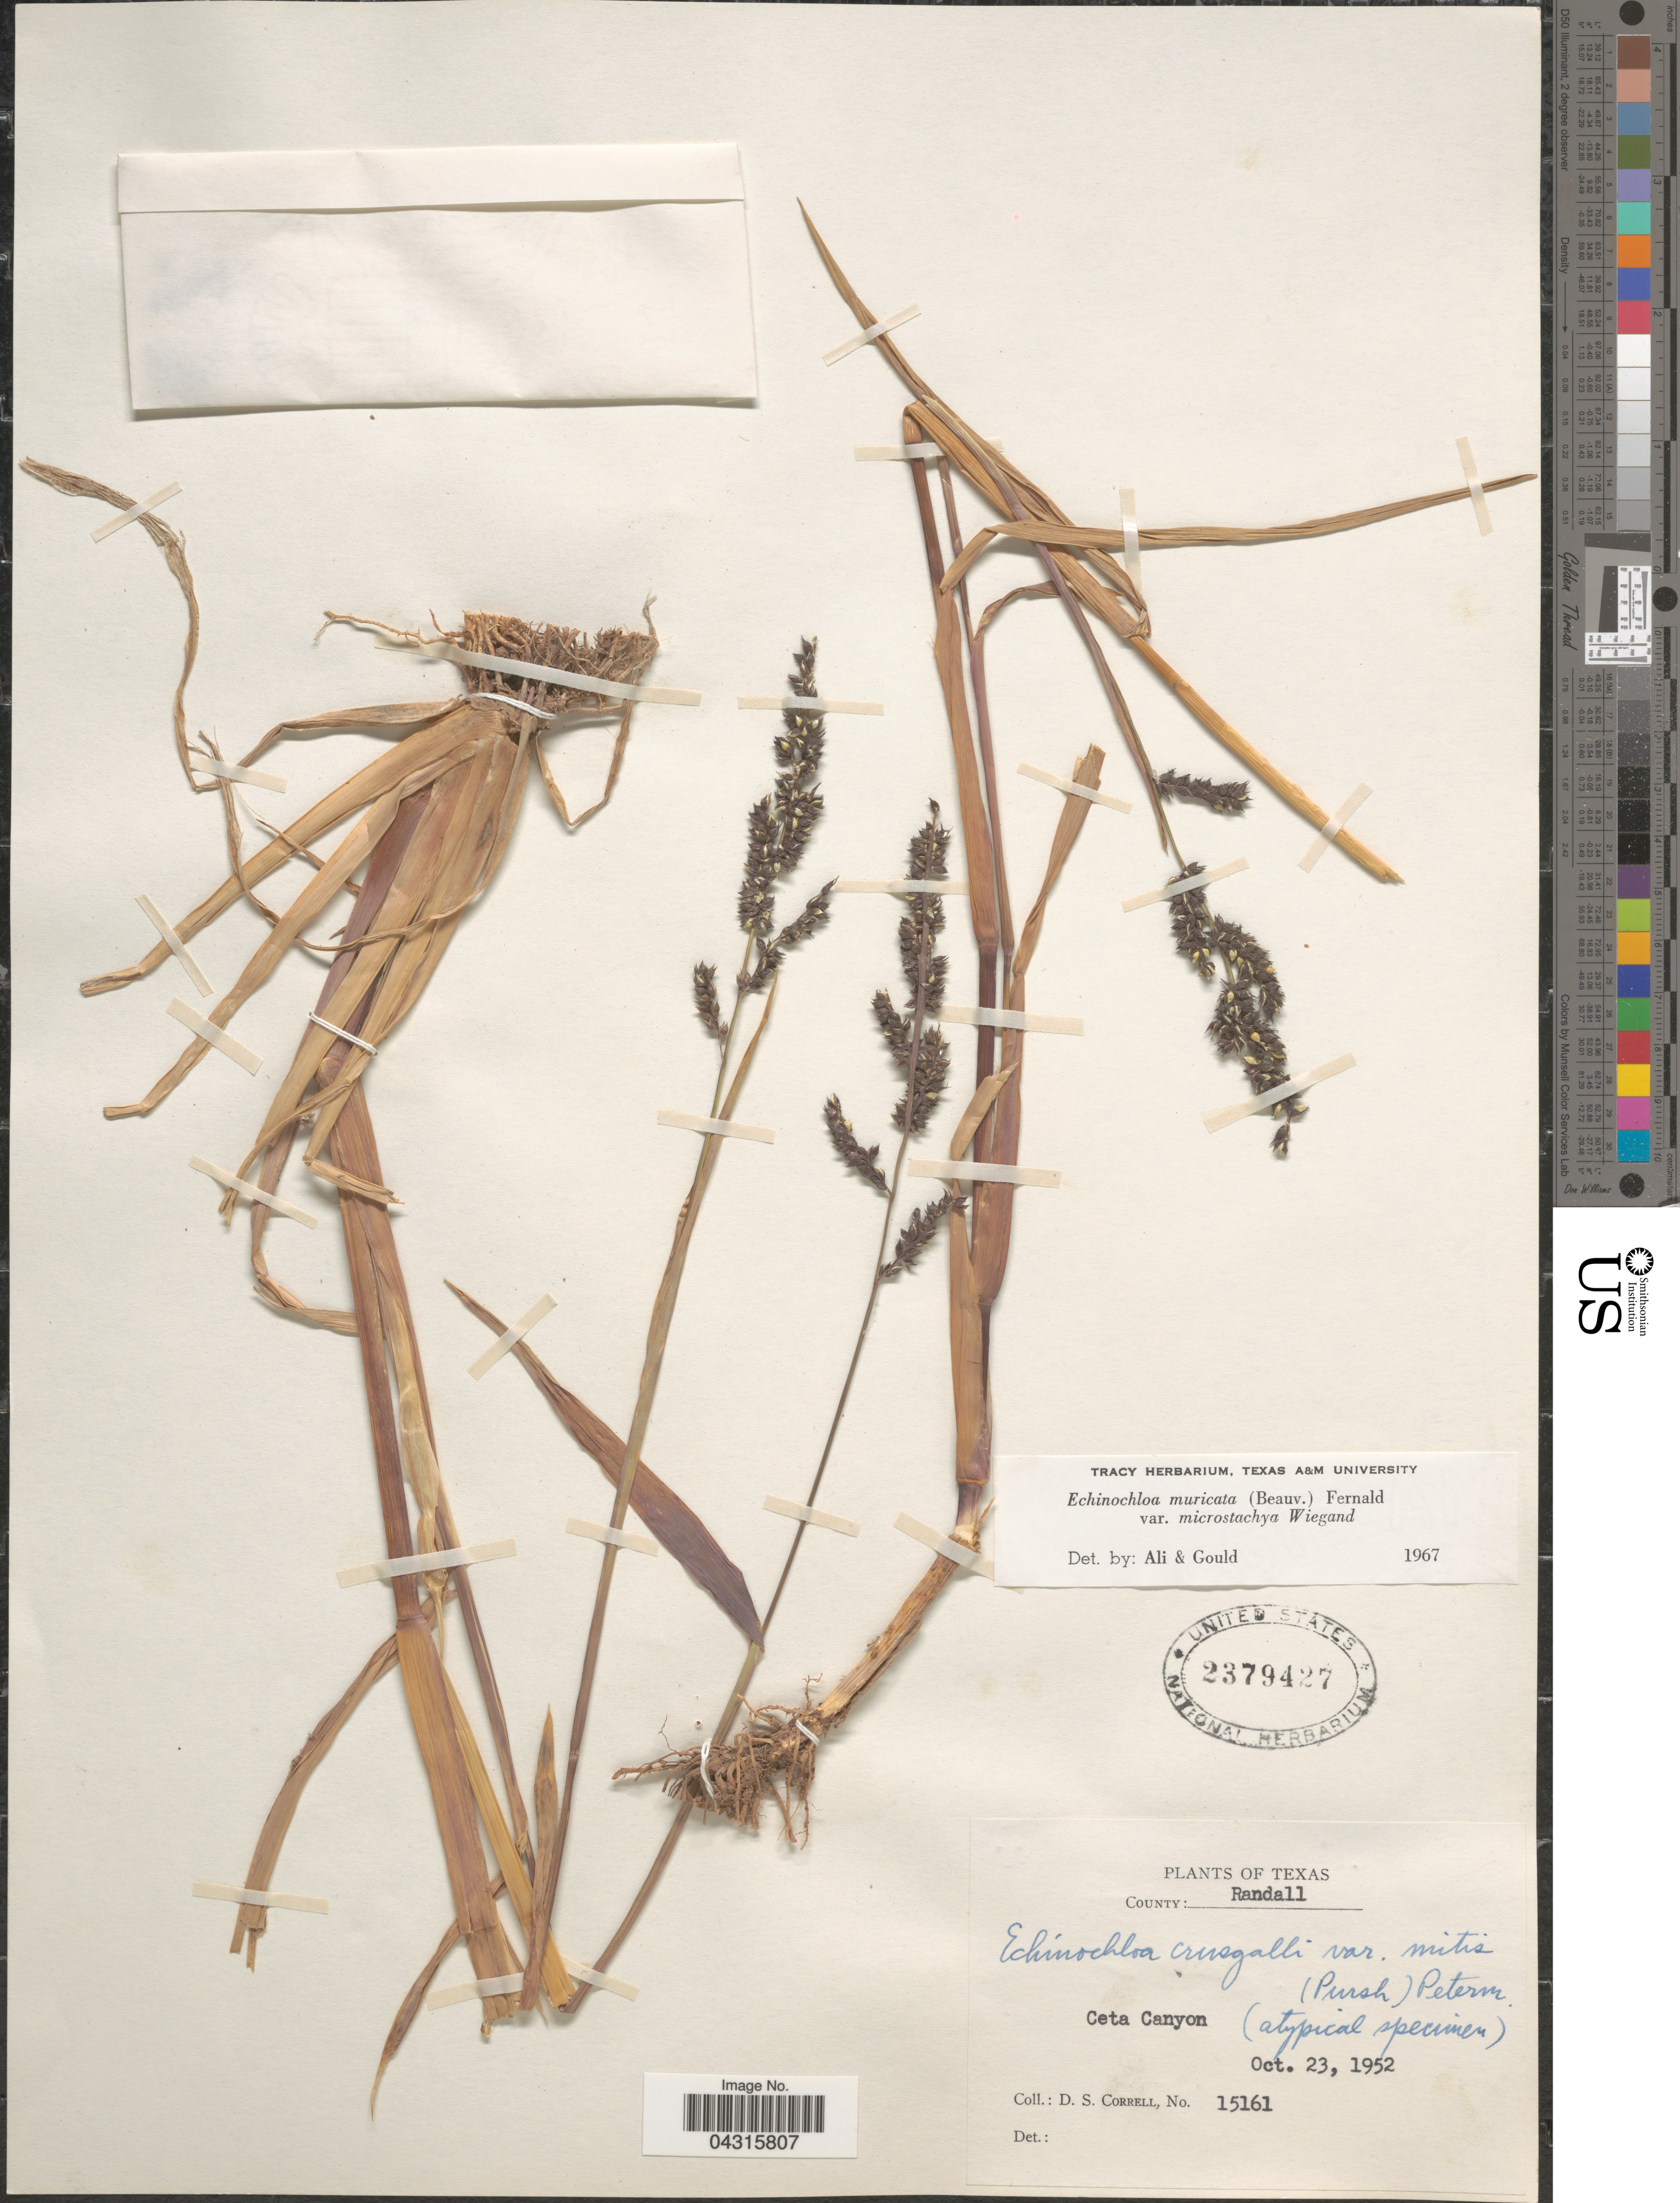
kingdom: Plantae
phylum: Tracheophyta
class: Liliopsida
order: Poales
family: Poaceae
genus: Echinochloa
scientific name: Echinochloa muricata var. microstachya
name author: Wiegand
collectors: D. S. Correll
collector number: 15161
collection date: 1952-10-23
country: United States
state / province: Texas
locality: County: Randall. Ceta Canyon.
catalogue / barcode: US 2379427